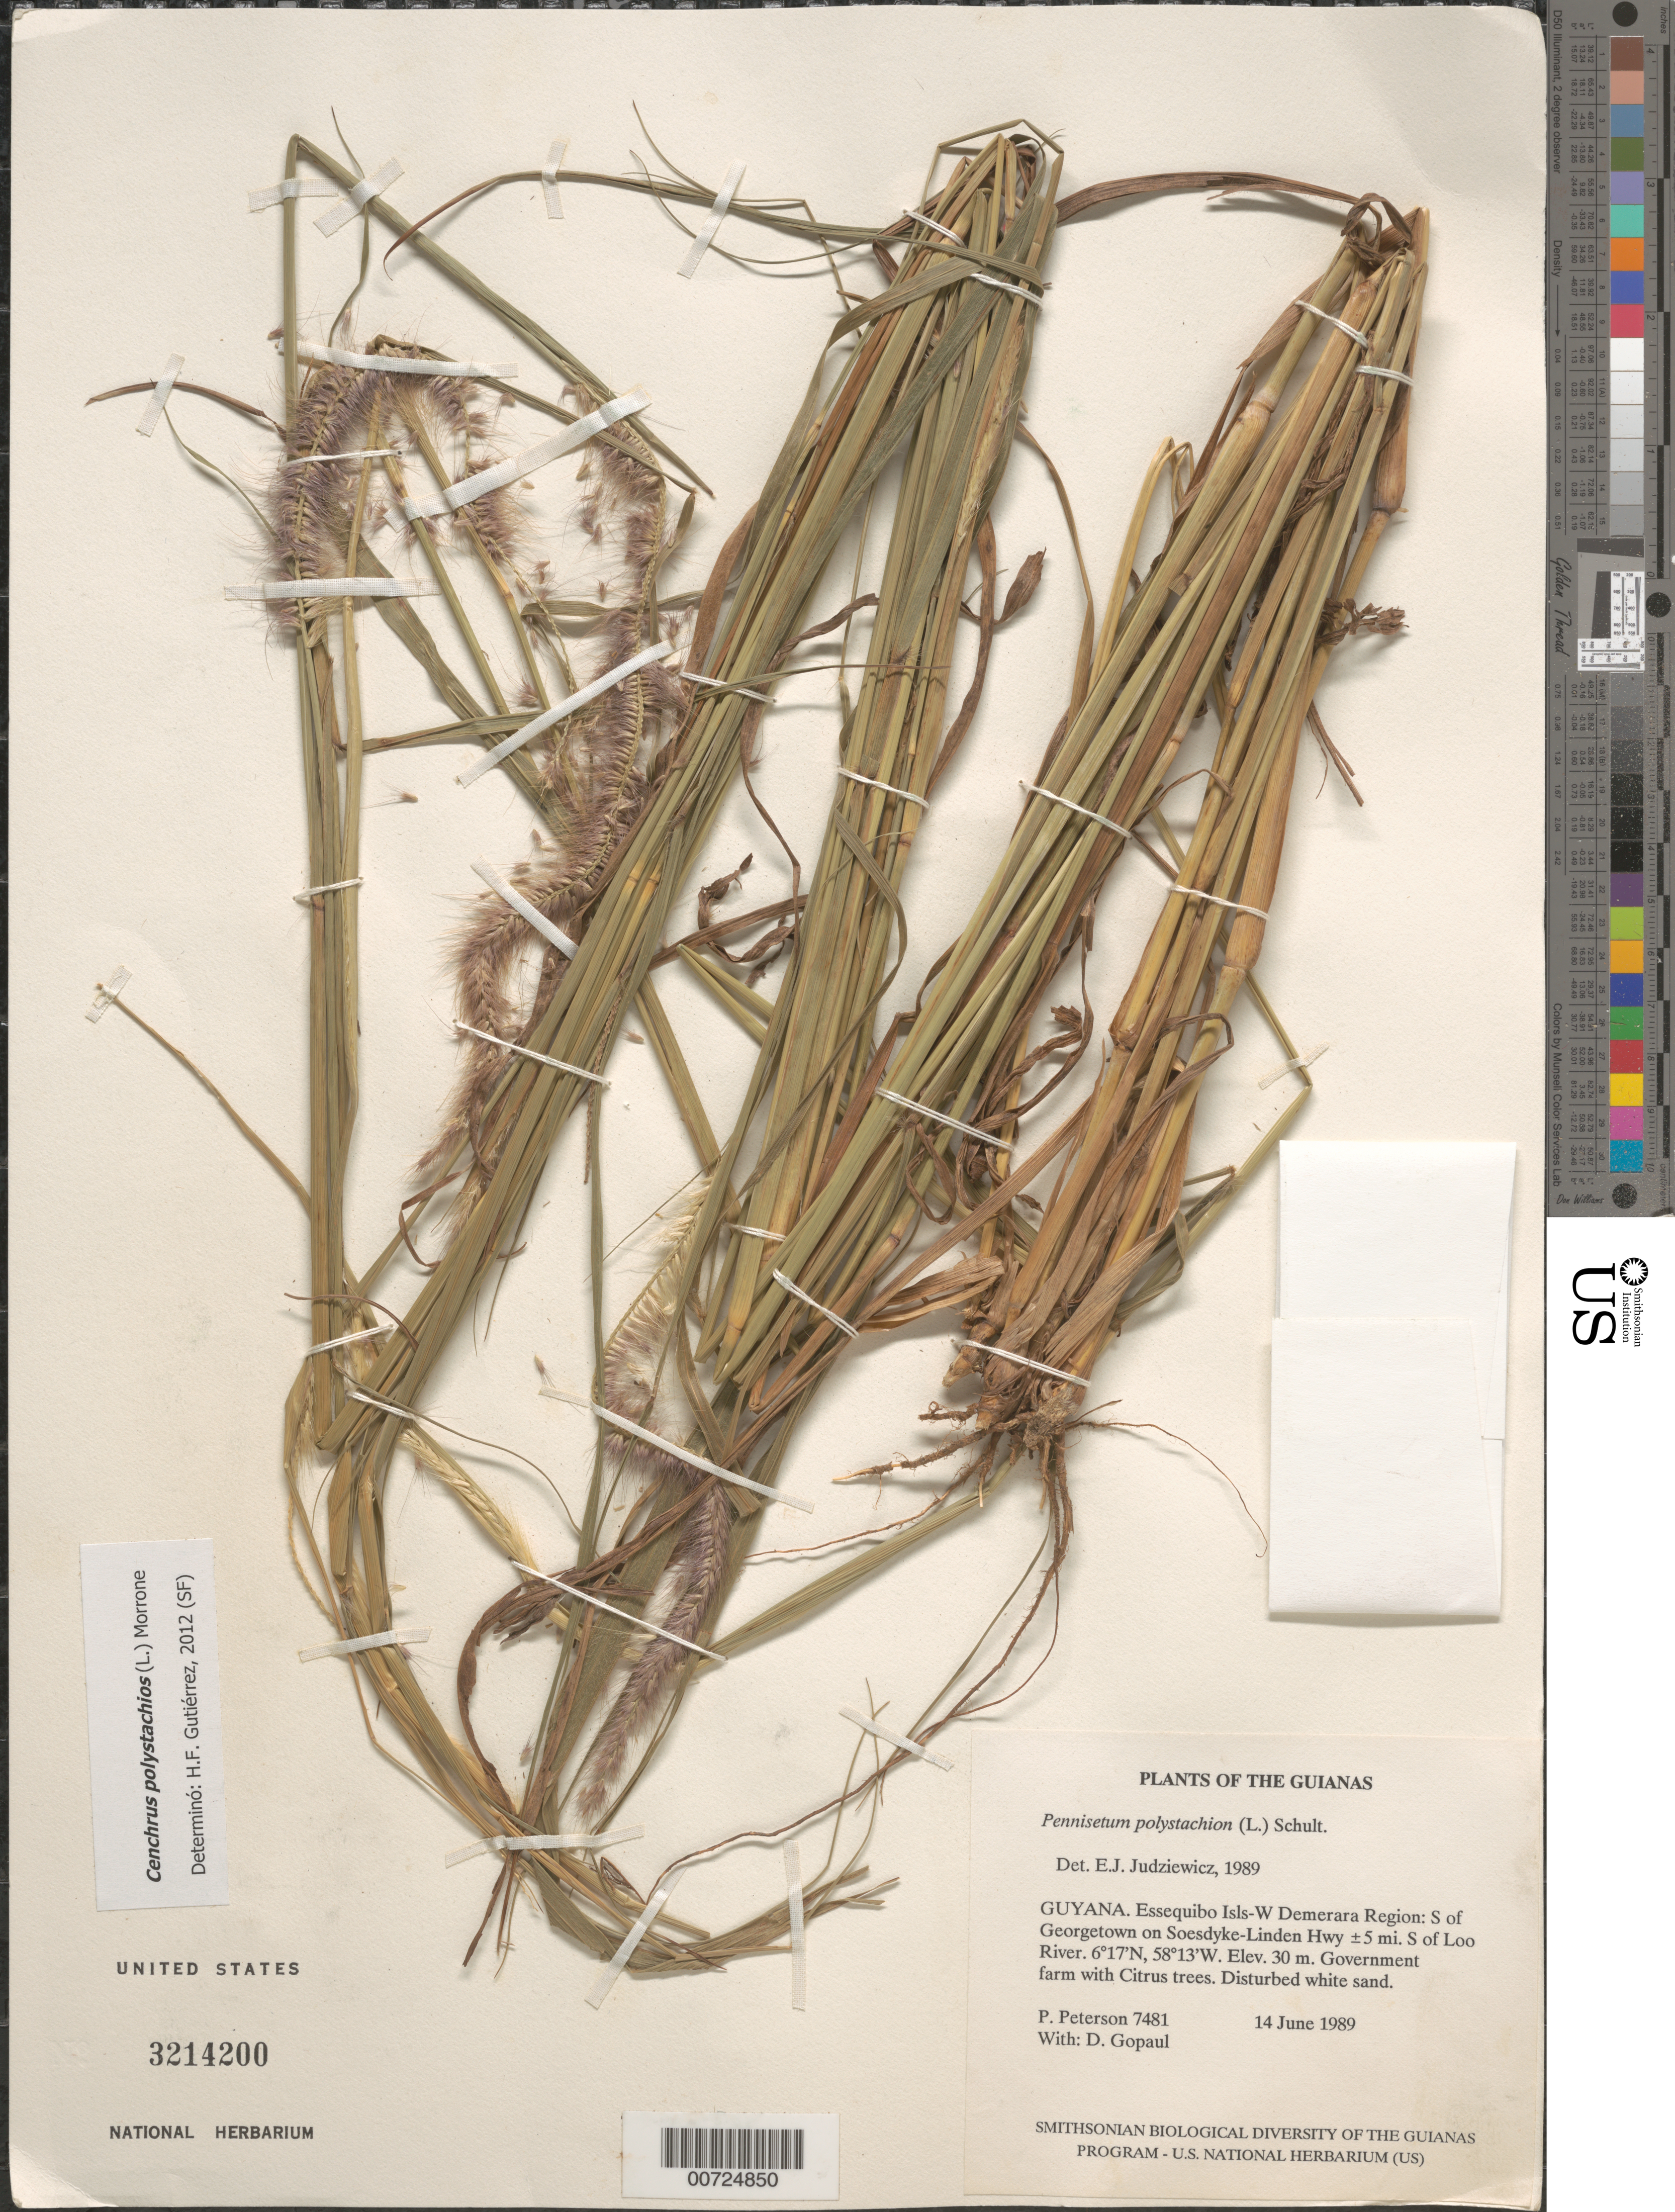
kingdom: Plantae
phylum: Tracheophyta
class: Liliopsida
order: Poales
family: Poaceae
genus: Cenchrus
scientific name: Cenchrus polystachios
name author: (L.) Morrone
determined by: Gutiérrez, H. F.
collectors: P. M. Peterson & D. Gopaul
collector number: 7481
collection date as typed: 14 June 1989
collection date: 1989-06-14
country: Guyana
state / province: Essequibo Isl-W. Demerara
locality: S of Georgetown on Soesdyke-Linden Hwy ±5 mi. S of Loo River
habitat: Government farm with Citrus trees. Disturbed white sand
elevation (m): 30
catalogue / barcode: US 3214200